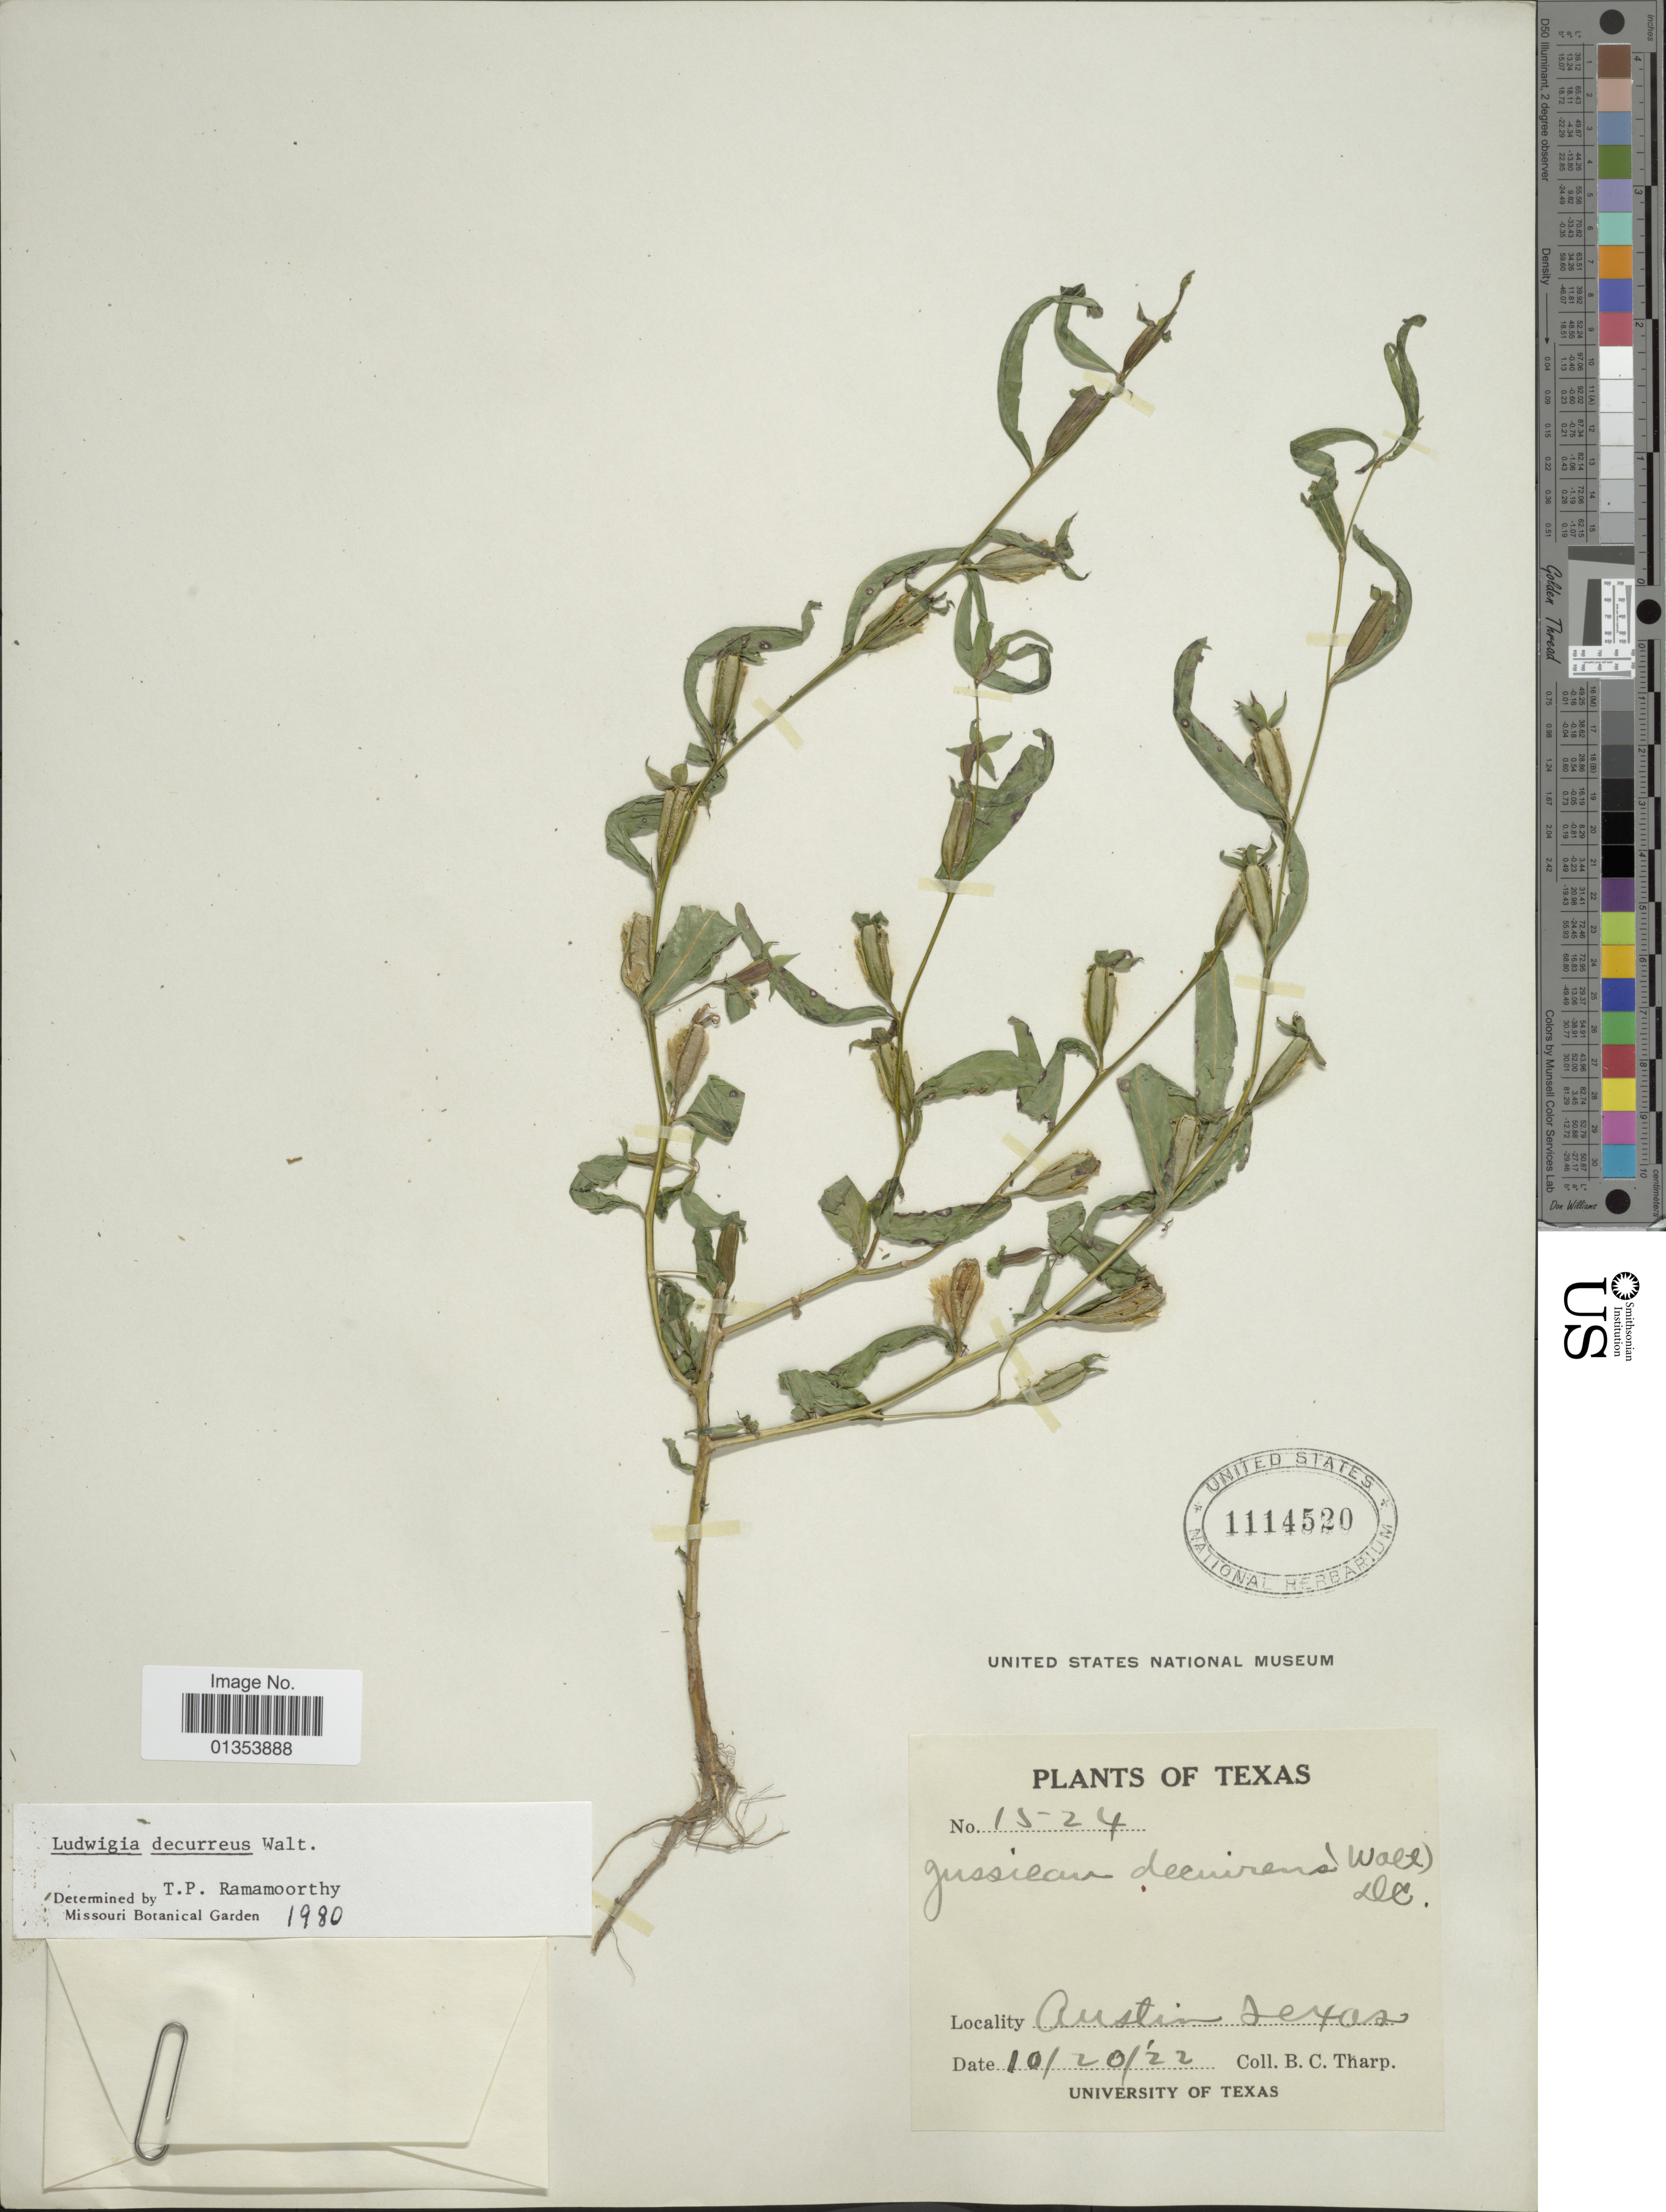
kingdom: Plantae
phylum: Tracheophyta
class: Magnoliopsida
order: Myrtales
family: Onagraceae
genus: Ludwigia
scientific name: Ludwigia decurrens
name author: Walter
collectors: B. C. Tharp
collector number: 1524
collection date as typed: Transcribed d/m/y: 20/10/22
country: United States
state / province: Texas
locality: Austin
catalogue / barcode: US 1114520